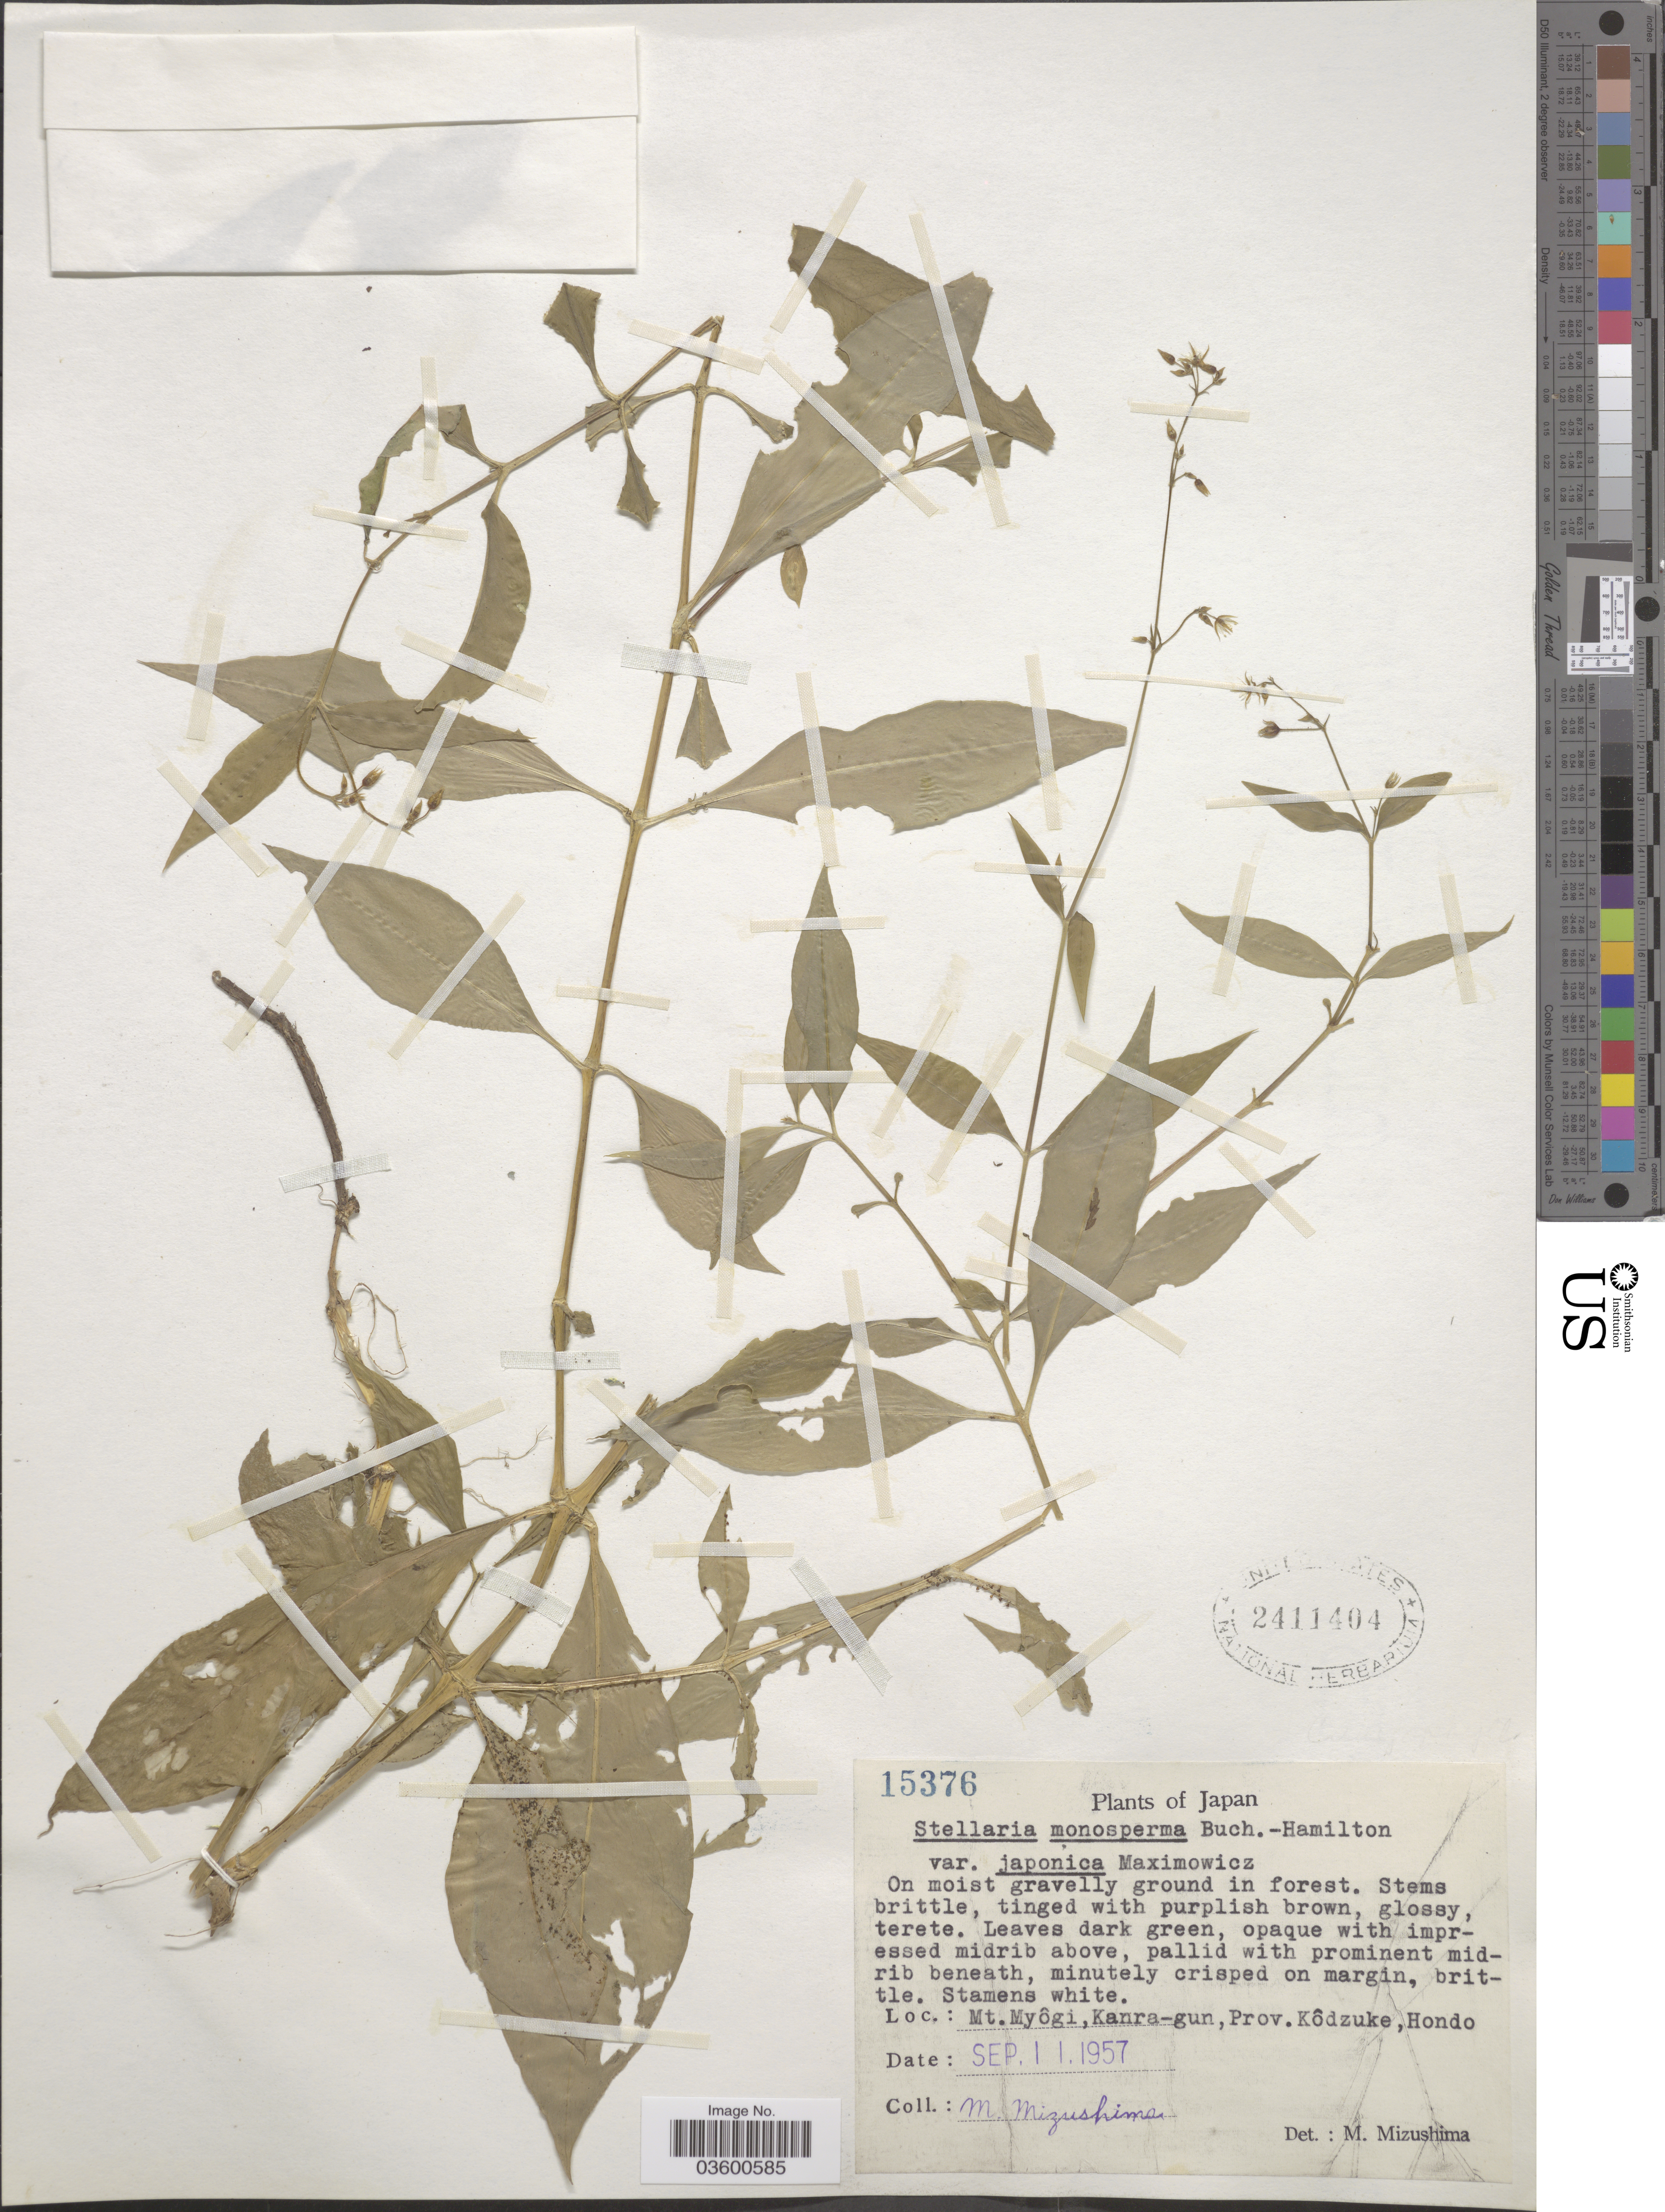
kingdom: Plantae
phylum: Tracheophyta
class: Magnoliopsida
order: Caryophyllales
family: Caryophyllaceae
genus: Schizotechium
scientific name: Schizotechium monospermum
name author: (Buch.-Ham. ex D. Don) Pusalkar & S.K. Srivast.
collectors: M. Mizushima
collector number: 15376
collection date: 1957-09-11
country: Japan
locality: Mt. Myôgi, Kanra-gun, Prov. Kôdzuke, Hondo.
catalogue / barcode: US 2411404